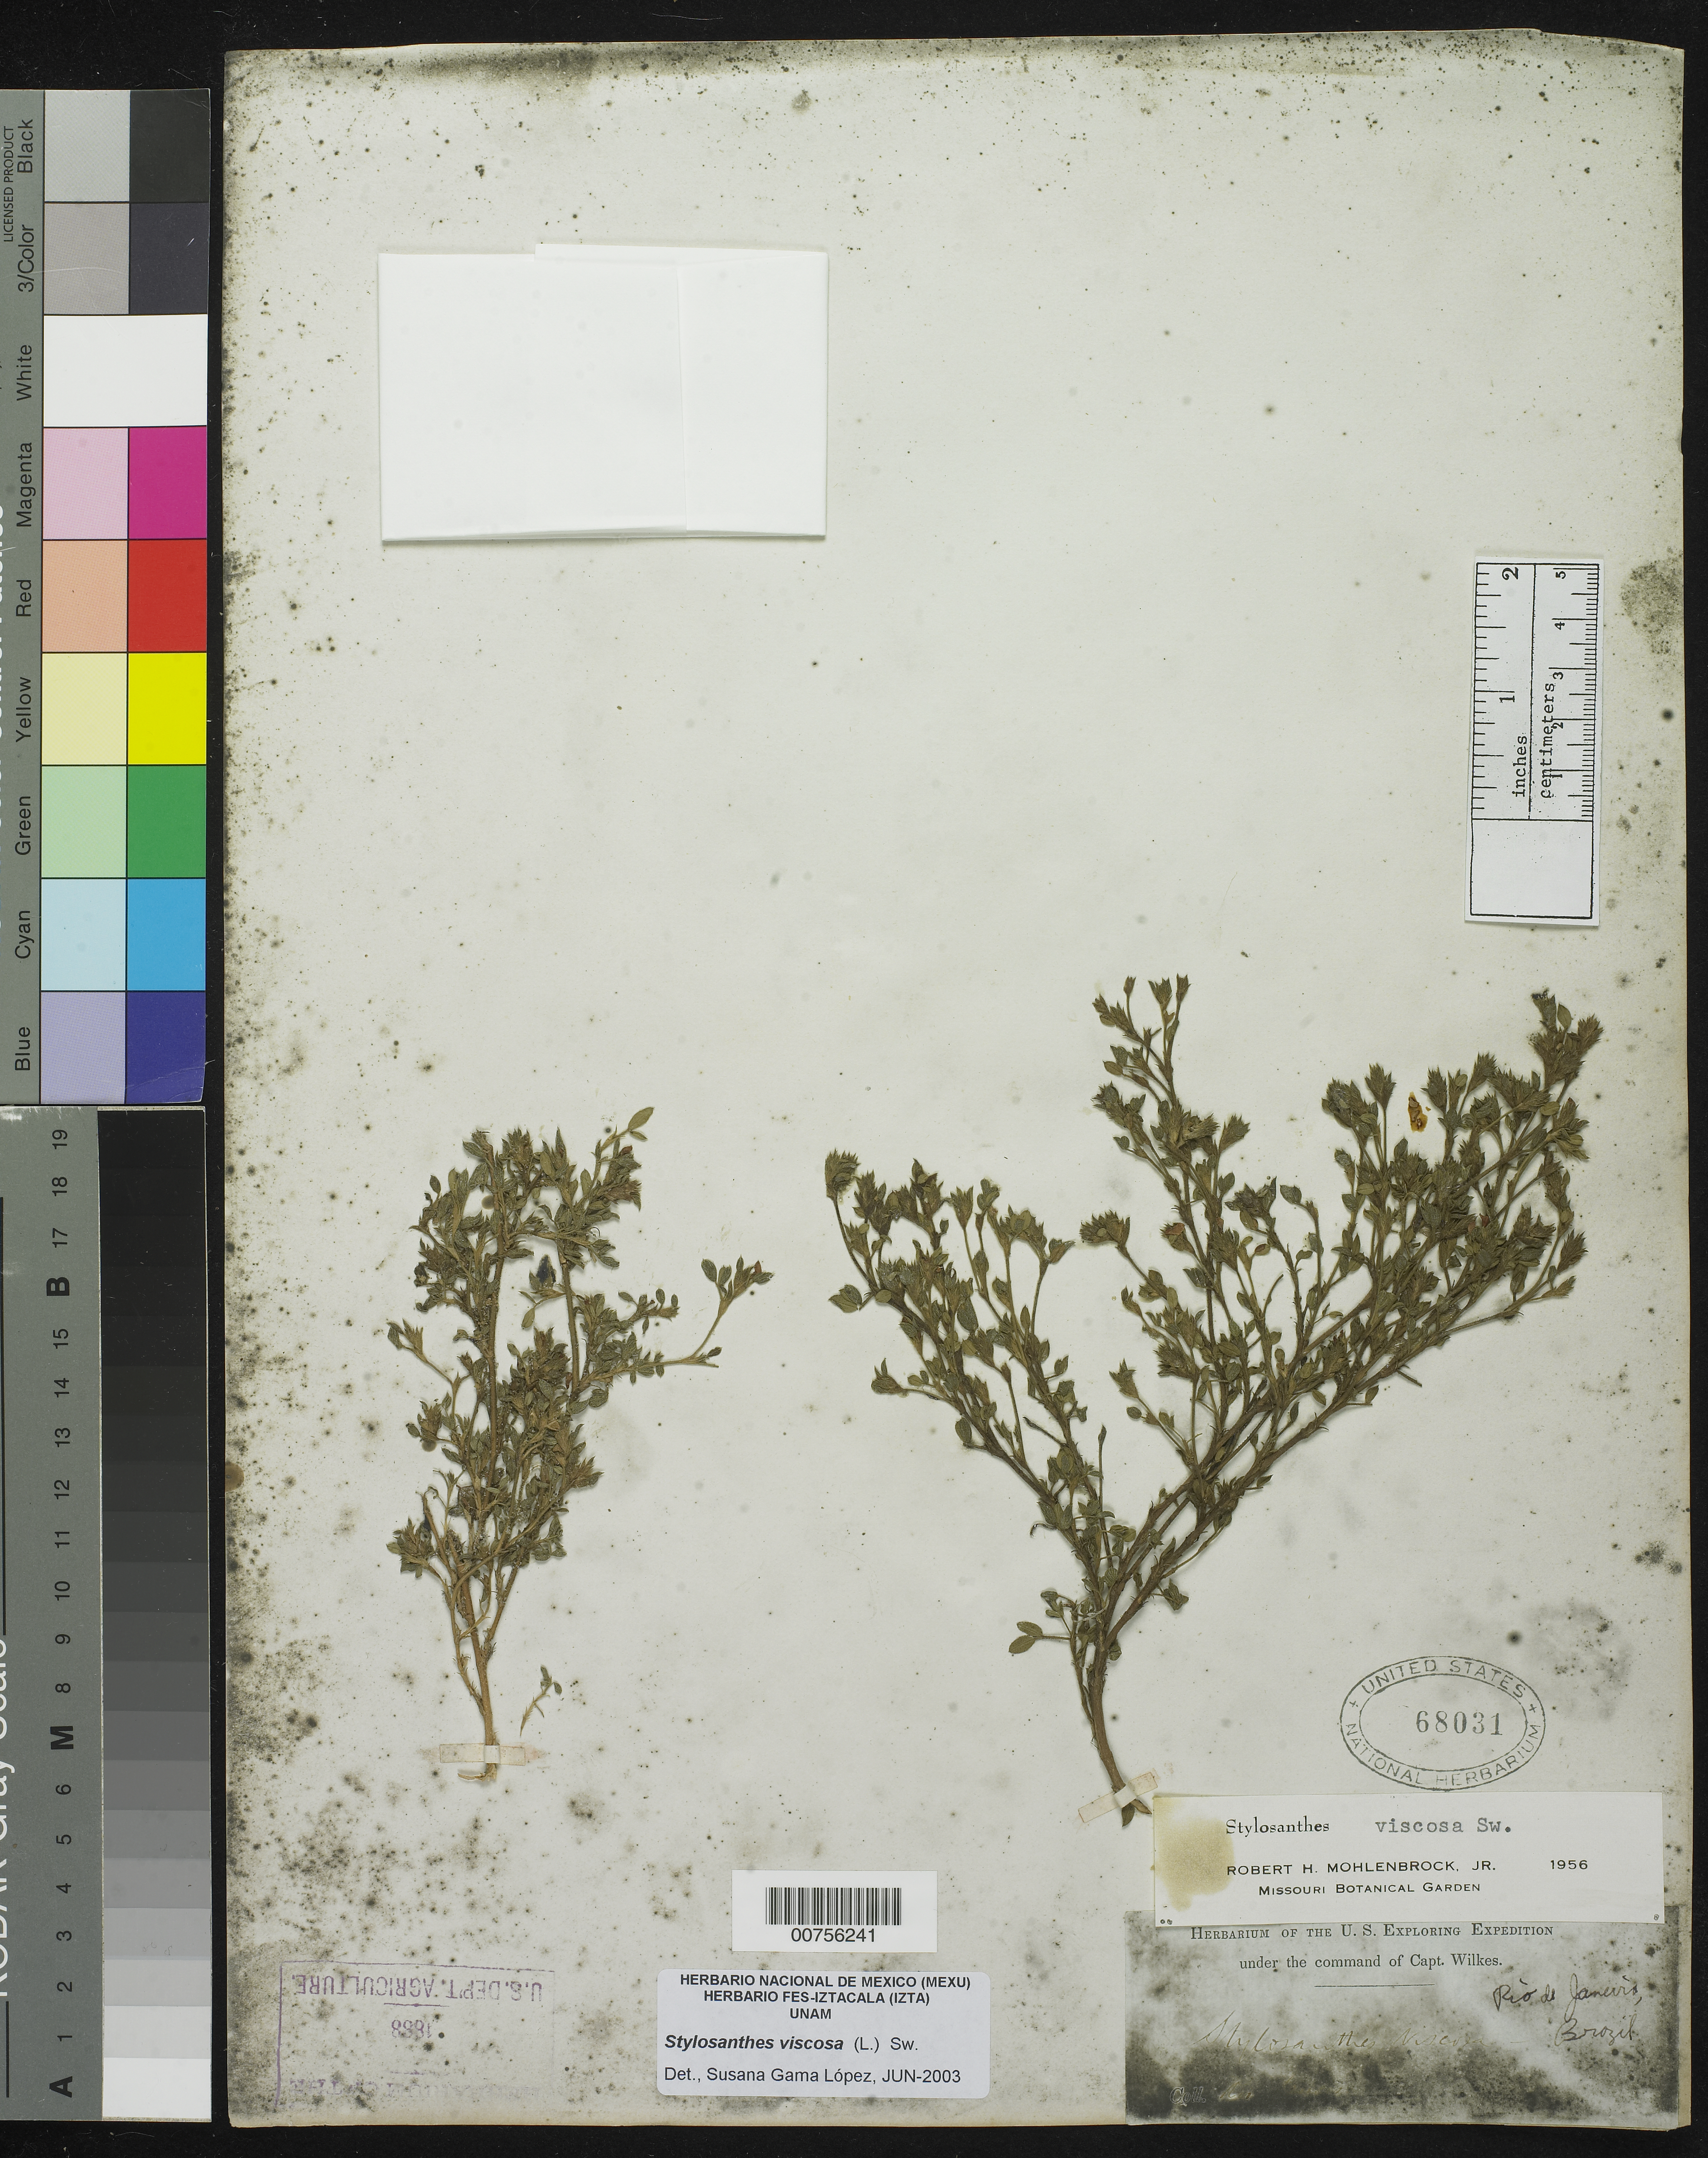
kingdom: Plantae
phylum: Tracheophyta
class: Magnoliopsida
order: Fabales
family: Fabaceae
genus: Stylosanthes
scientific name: Stylosanthes viscosa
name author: Sw.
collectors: Wilkes Explor. Exped.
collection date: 1838/1842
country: Brazil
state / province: Rio de Janeiro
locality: Rio Janeiro, Brazil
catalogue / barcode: US 68031